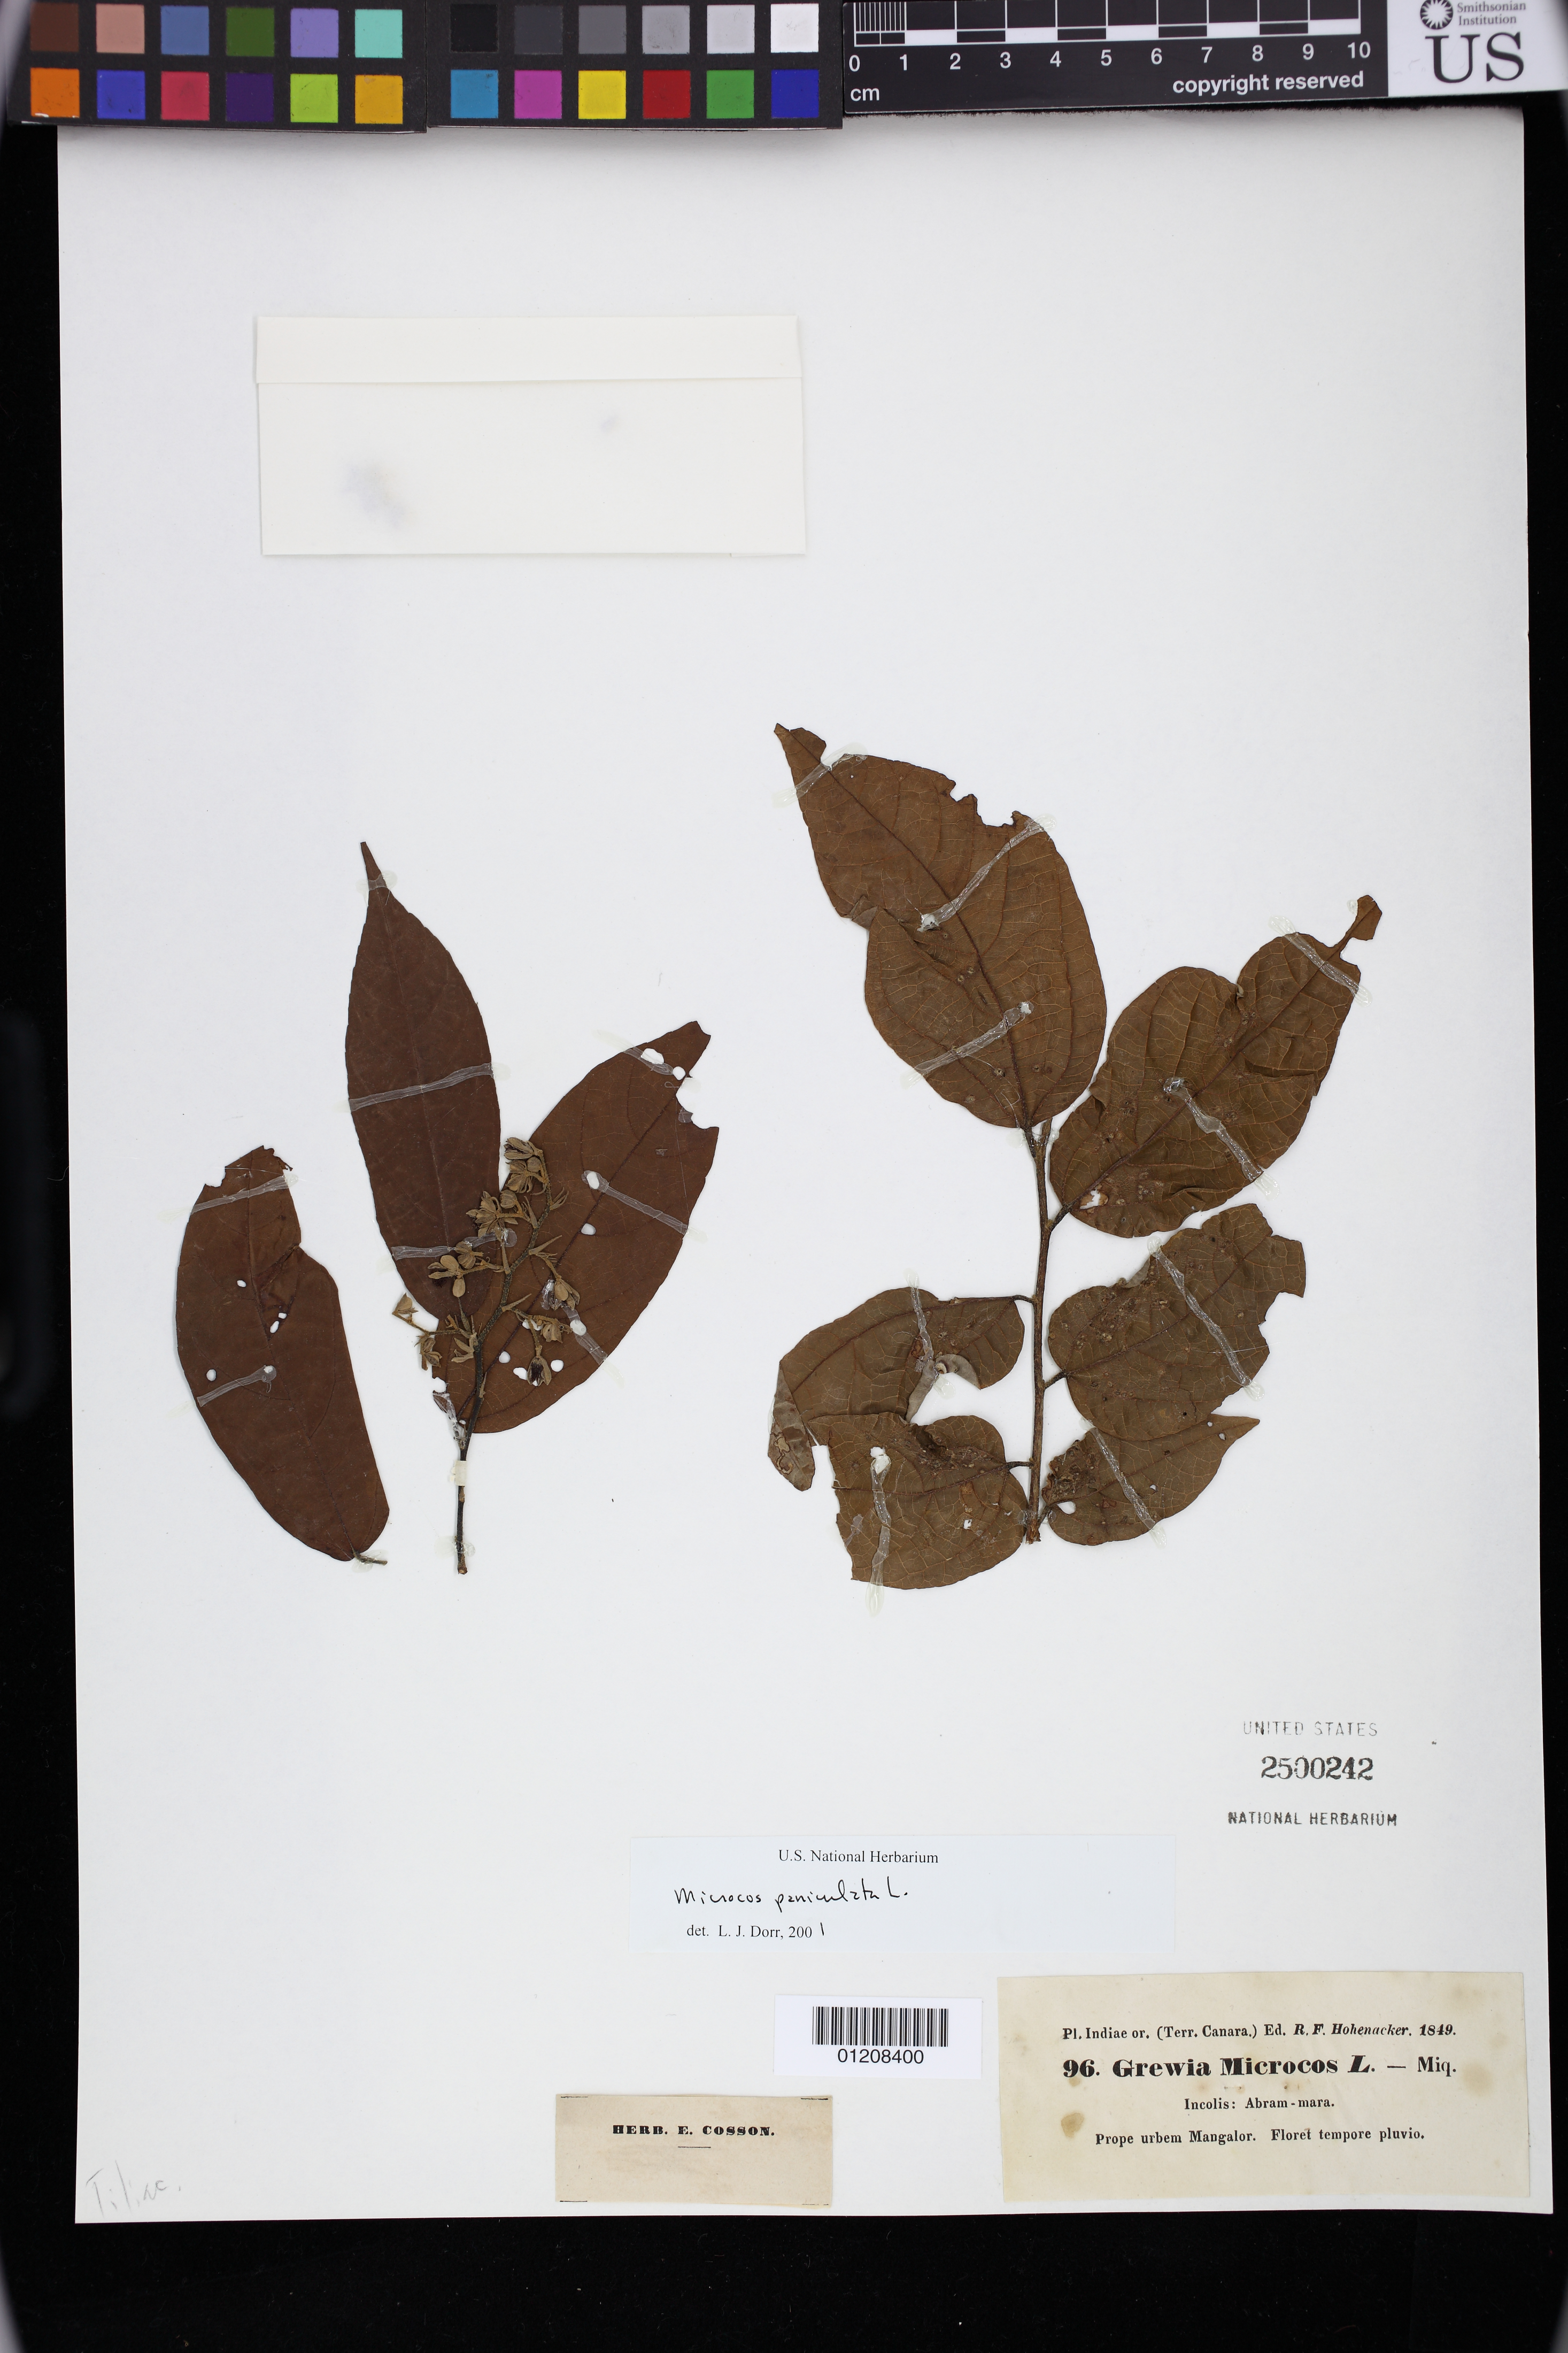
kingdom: Plantae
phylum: Tracheophyta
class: Magnoliopsida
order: Malvales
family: Malvaceae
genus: Microcos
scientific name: Microcos paniculata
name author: L.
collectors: R. F. Hohenacker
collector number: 96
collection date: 1849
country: India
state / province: Karnataka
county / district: Uttar Kannad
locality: Canara or Kanara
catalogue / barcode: US 2500242